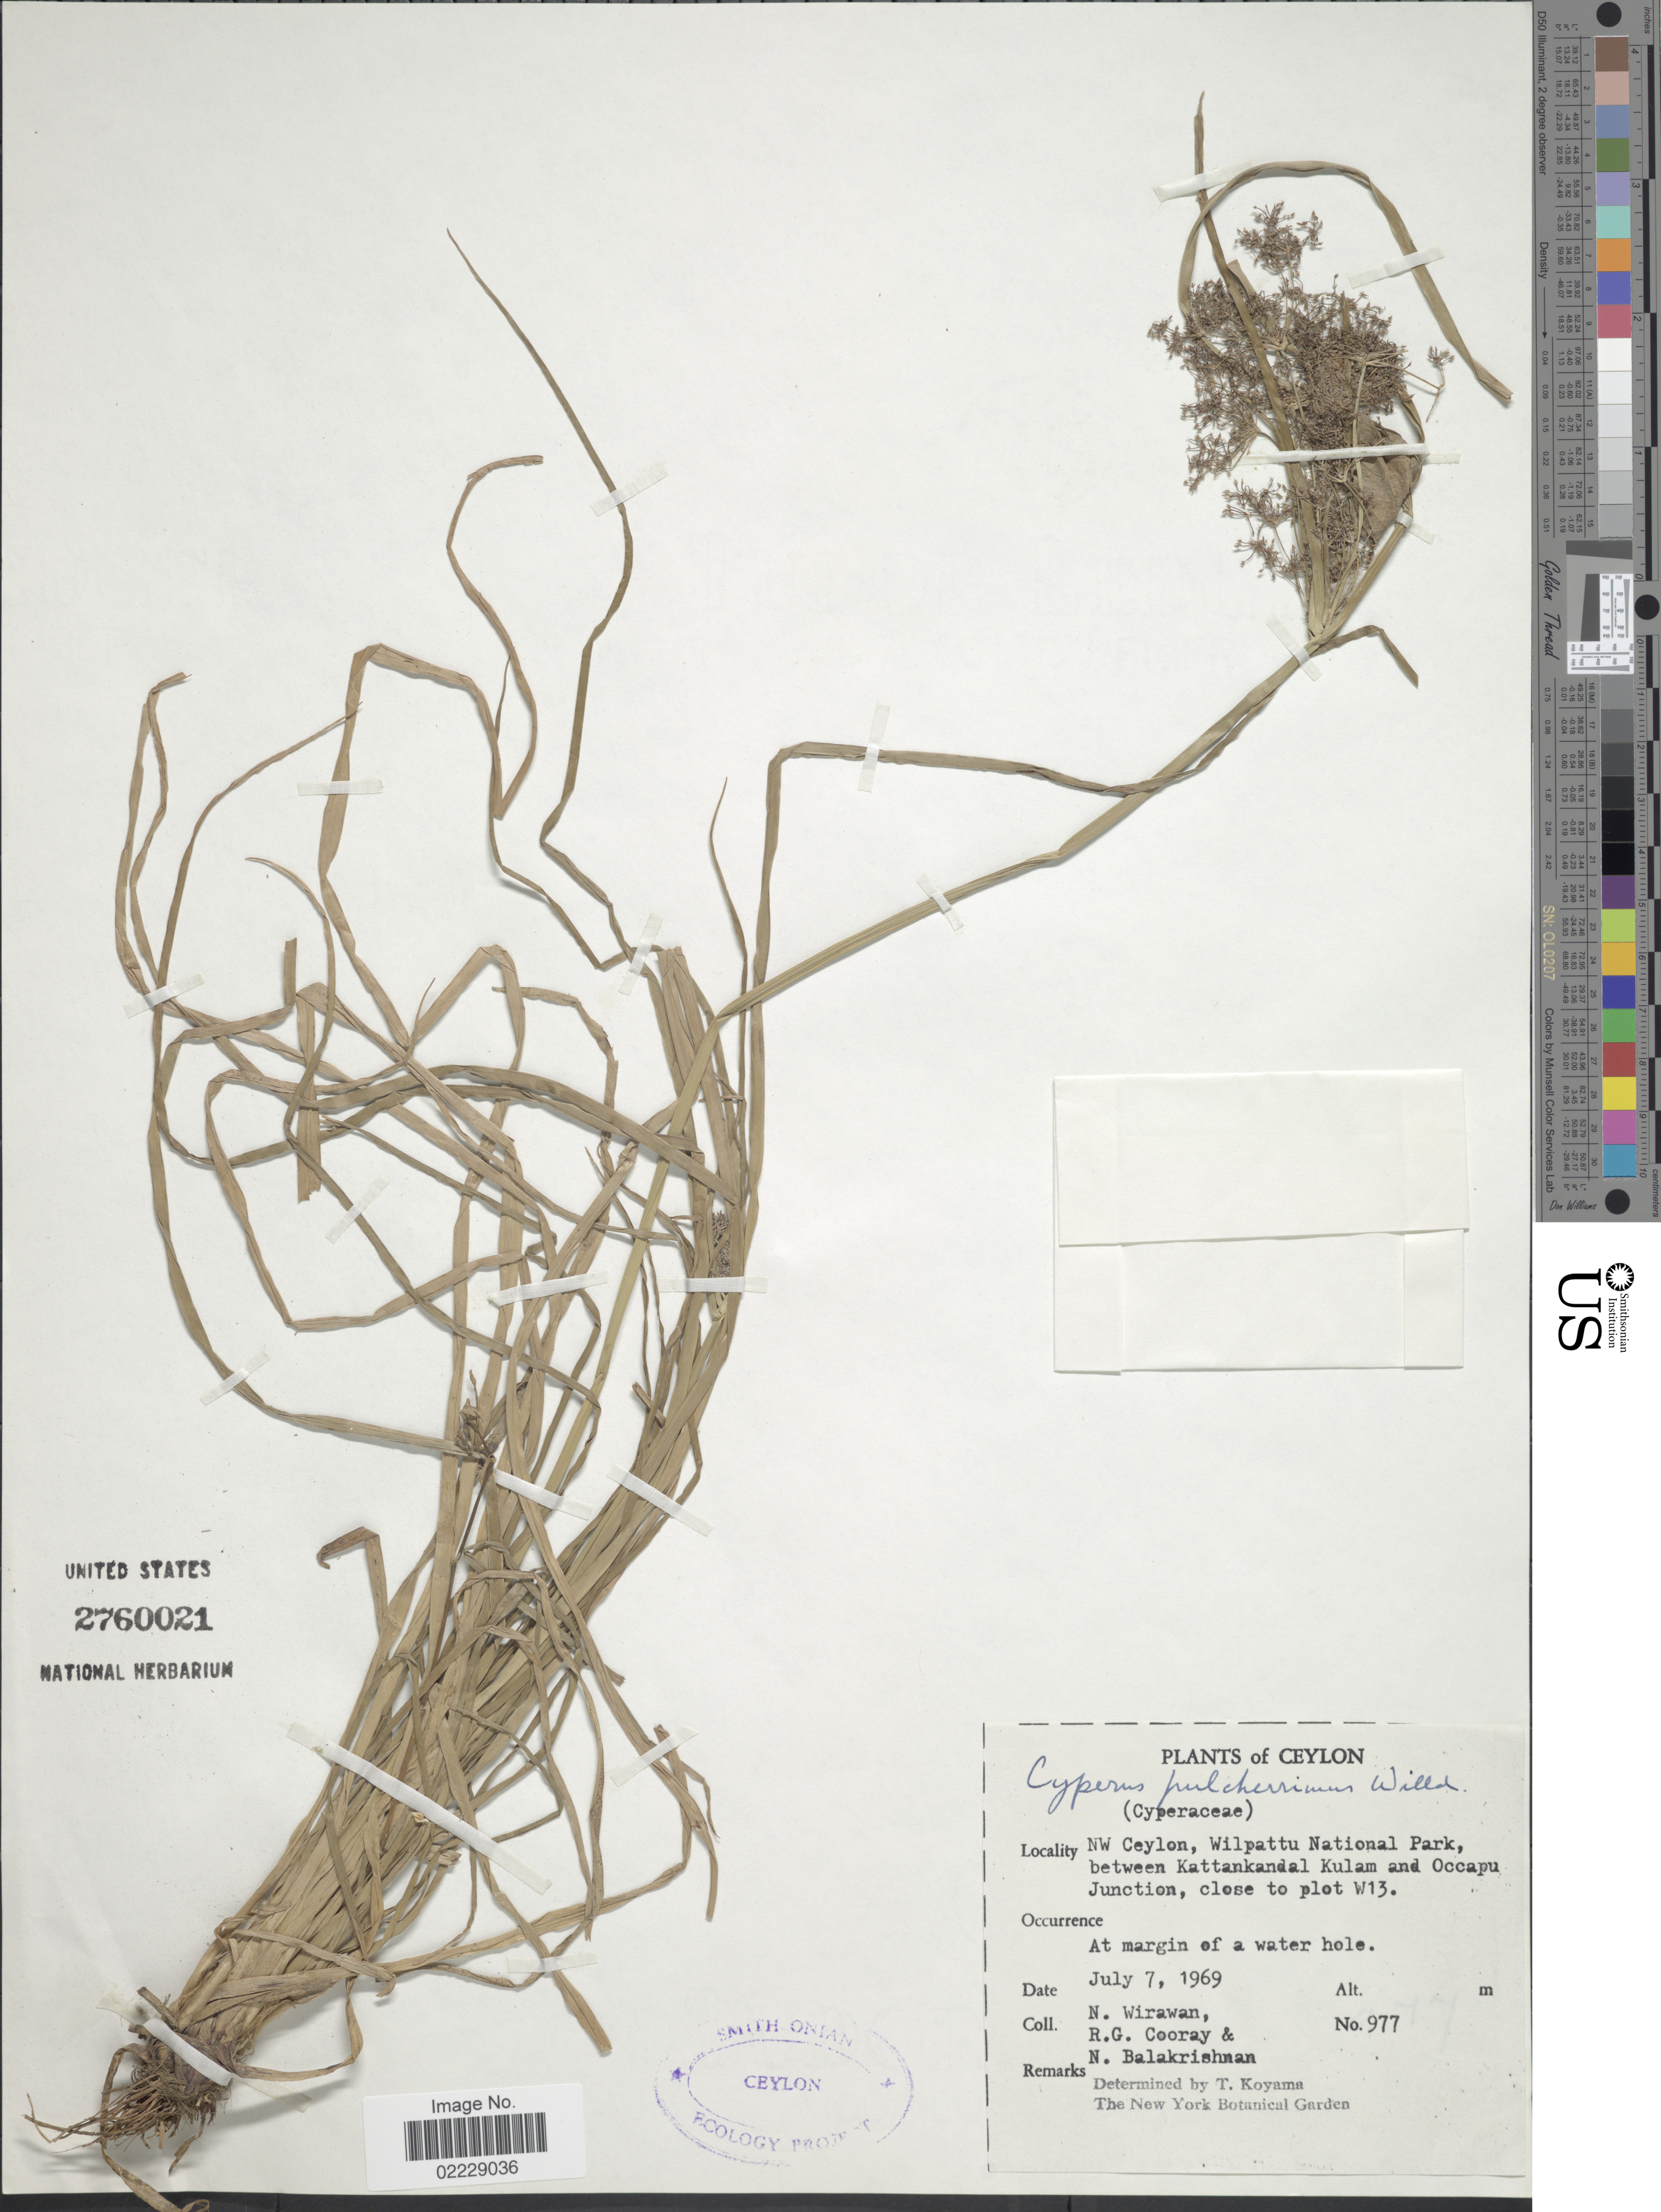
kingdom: Plantae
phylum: Tracheophyta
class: Liliopsida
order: Poales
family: Cyperaceae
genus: Cyperus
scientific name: Cyperus pulcherrimus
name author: Kunth ex Willd.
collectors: N. Wirawan, R. Cooray & N. Balakrishnan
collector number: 977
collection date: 1969-07-07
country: Sri Lanka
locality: Ceylon. NW Ceylon, Wilpattu National Park, between Kattankandal Kulam and Occapu Junction, close to plot W13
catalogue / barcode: US 2760021